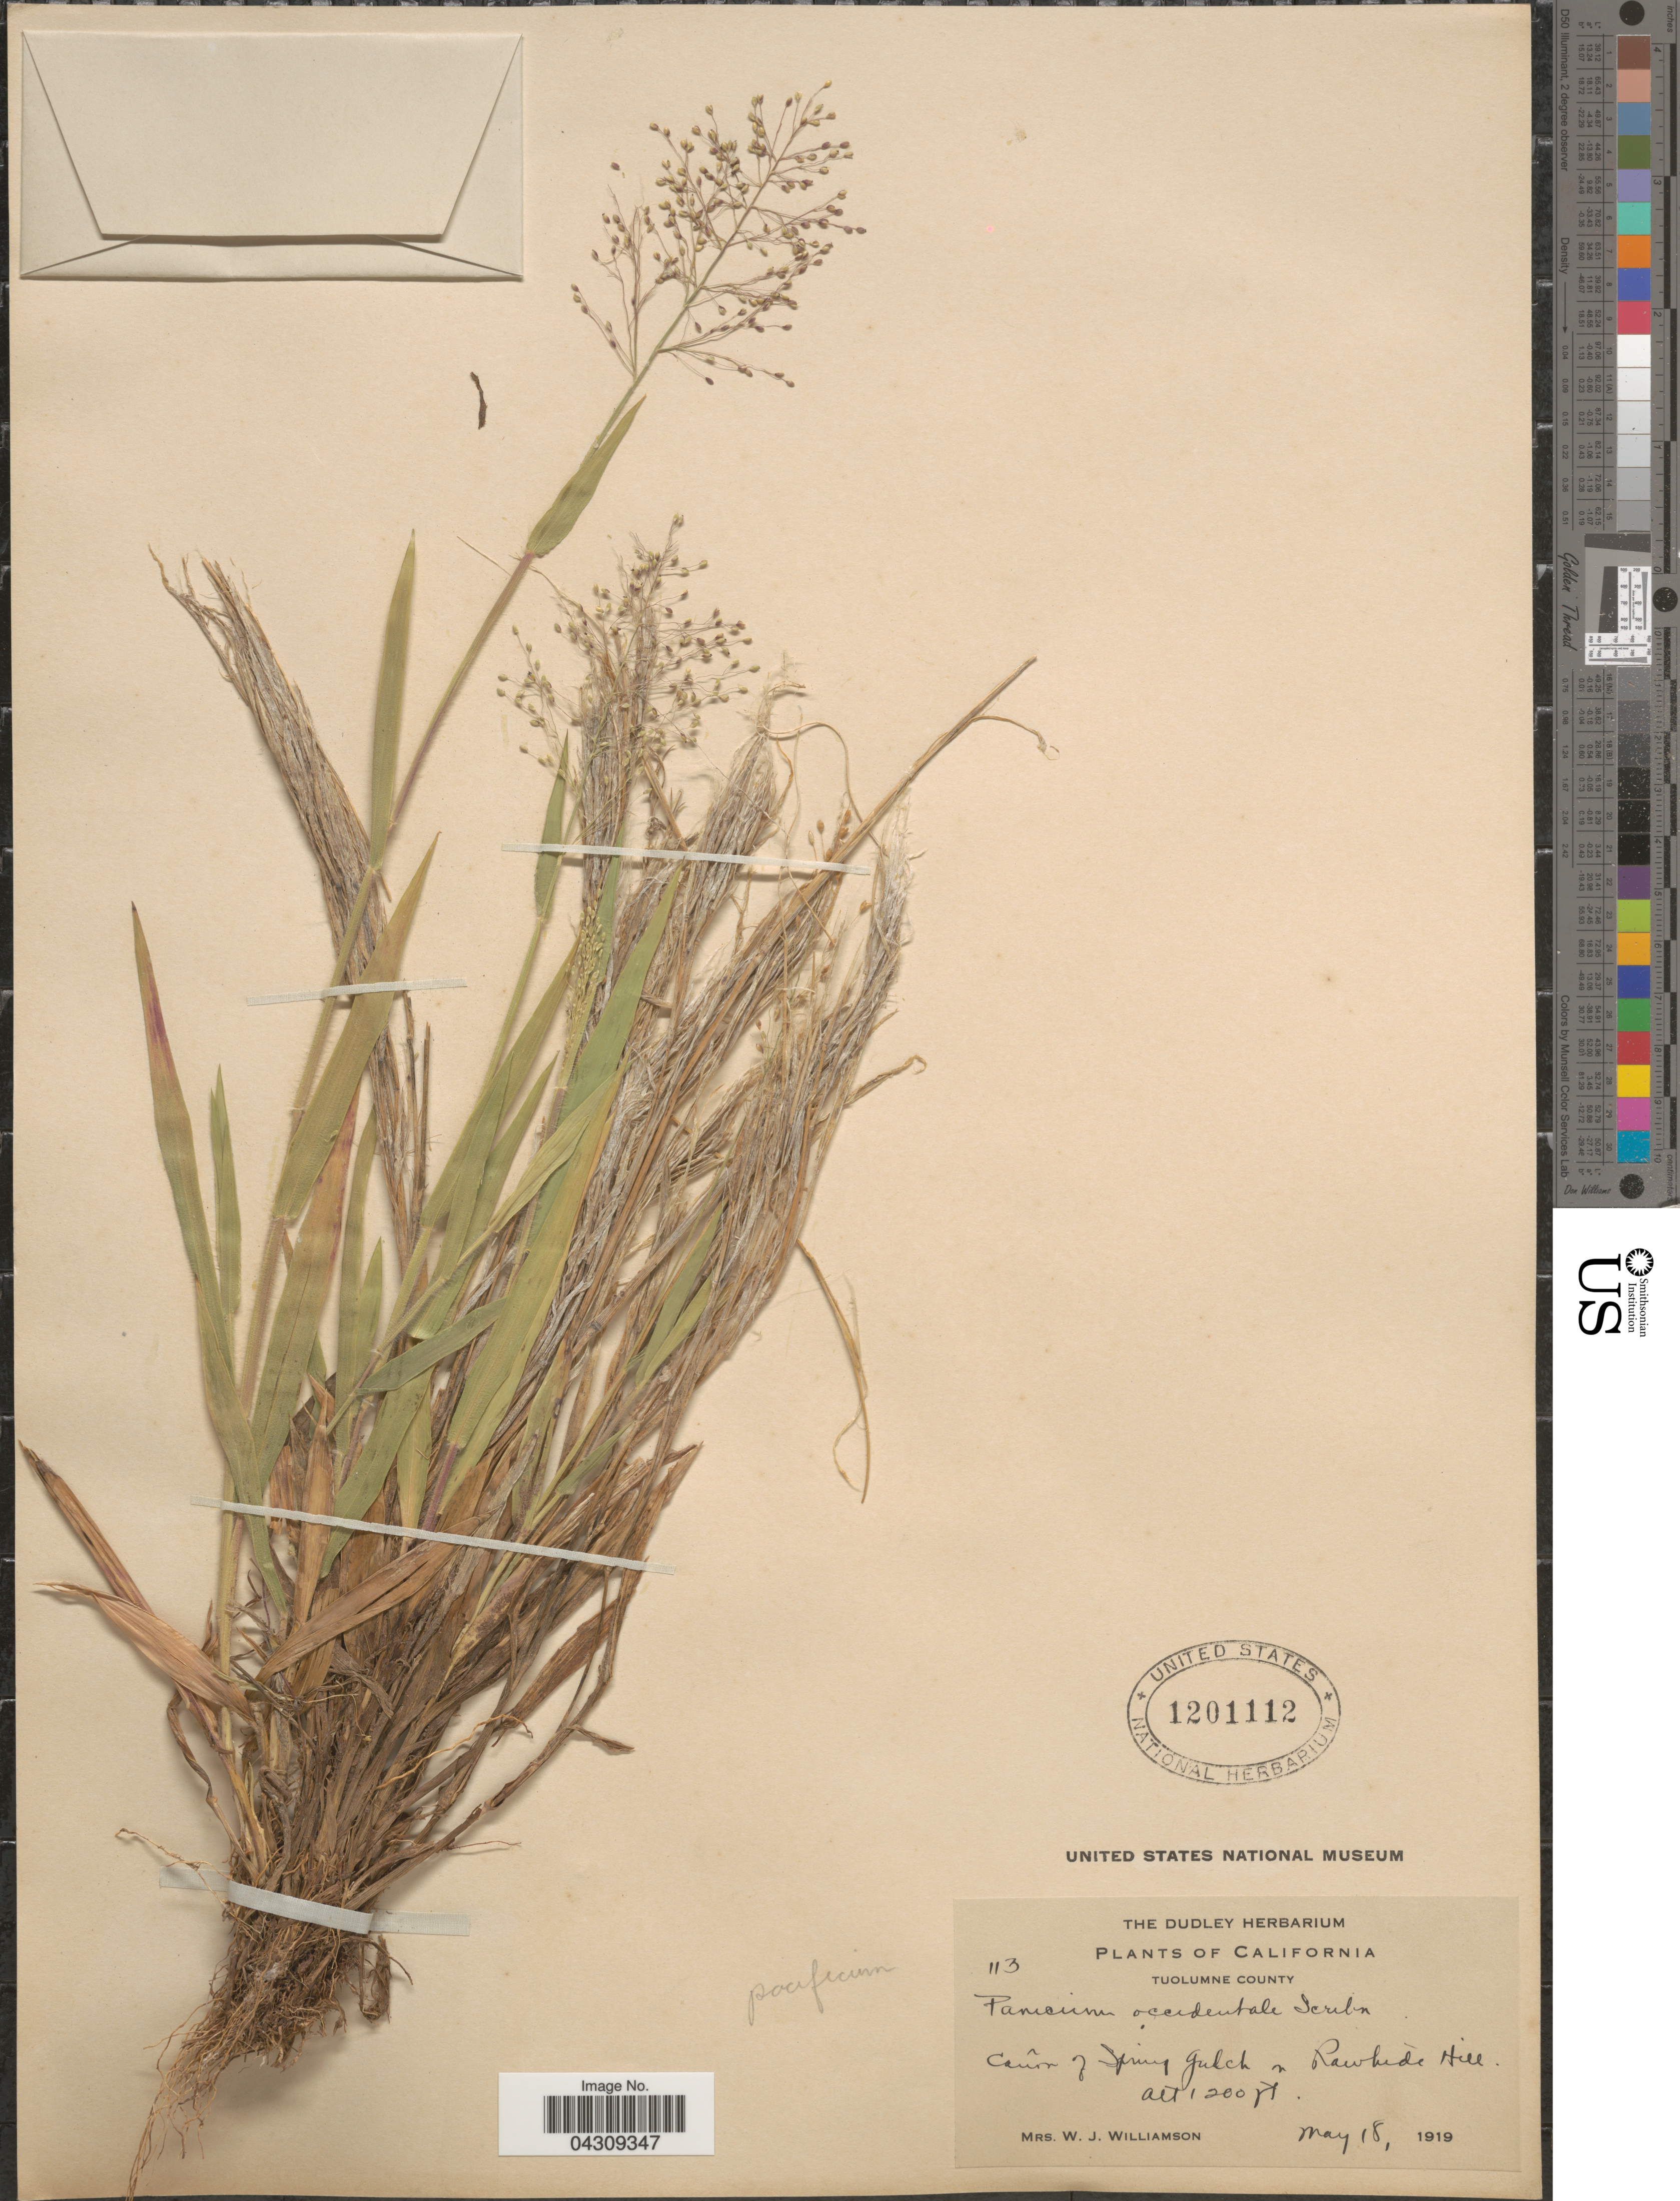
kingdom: Plantae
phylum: Tracheophyta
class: Liliopsida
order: Poales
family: Poaceae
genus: Dichanthelium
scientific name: Dichanthelium acuminatum var. acuminatum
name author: (Sw.) Gould & C.A. Clark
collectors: W. Williamson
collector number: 113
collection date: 1919-05-18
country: United States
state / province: California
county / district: Tuolumne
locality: Tuolumne County. Cañon of Spring Gulch on Rawhide Hill.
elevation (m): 366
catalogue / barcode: US 1201112